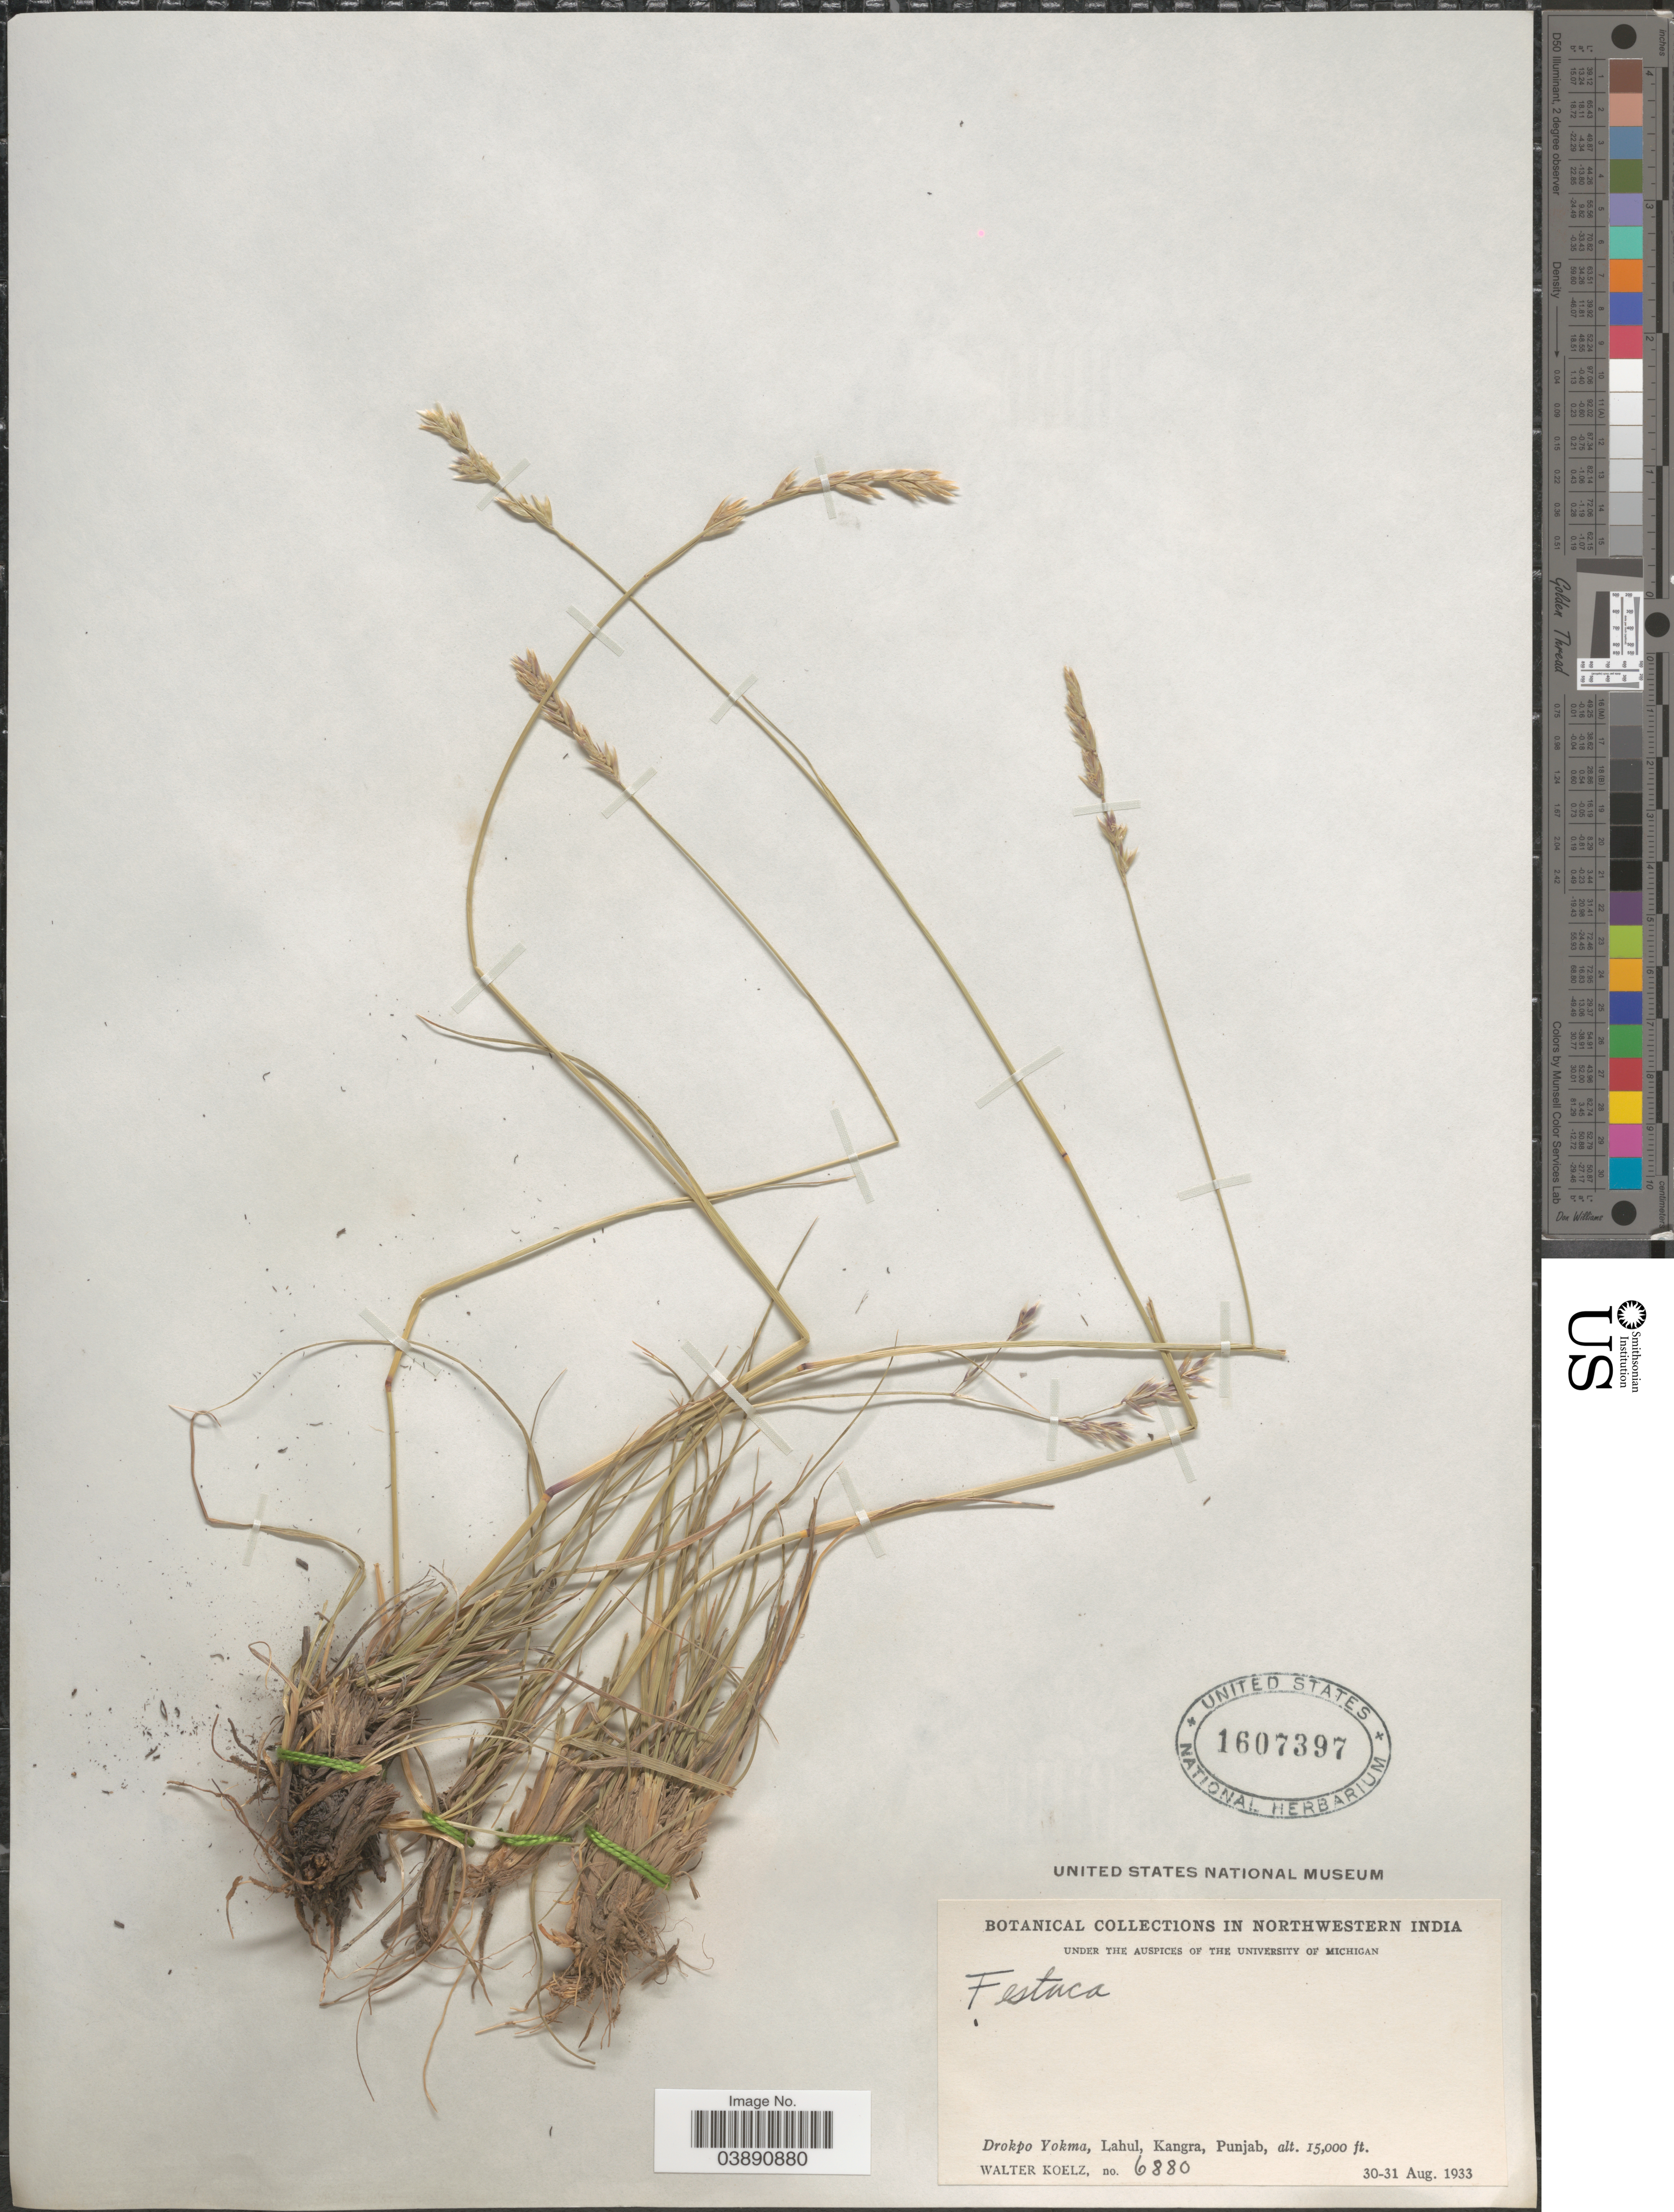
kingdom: Plantae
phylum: Tracheophyta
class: Liliopsida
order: Poales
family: Poaceae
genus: Festuca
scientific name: Festuca lucida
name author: Stapf & Hook. f.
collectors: W. N. Koelz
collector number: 6880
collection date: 1933-08-30/1933-08-31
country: India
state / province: Punjab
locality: Northwestern India. Drokpo Yokma, Lahul, Kangra.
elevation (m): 4572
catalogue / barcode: US 1607397